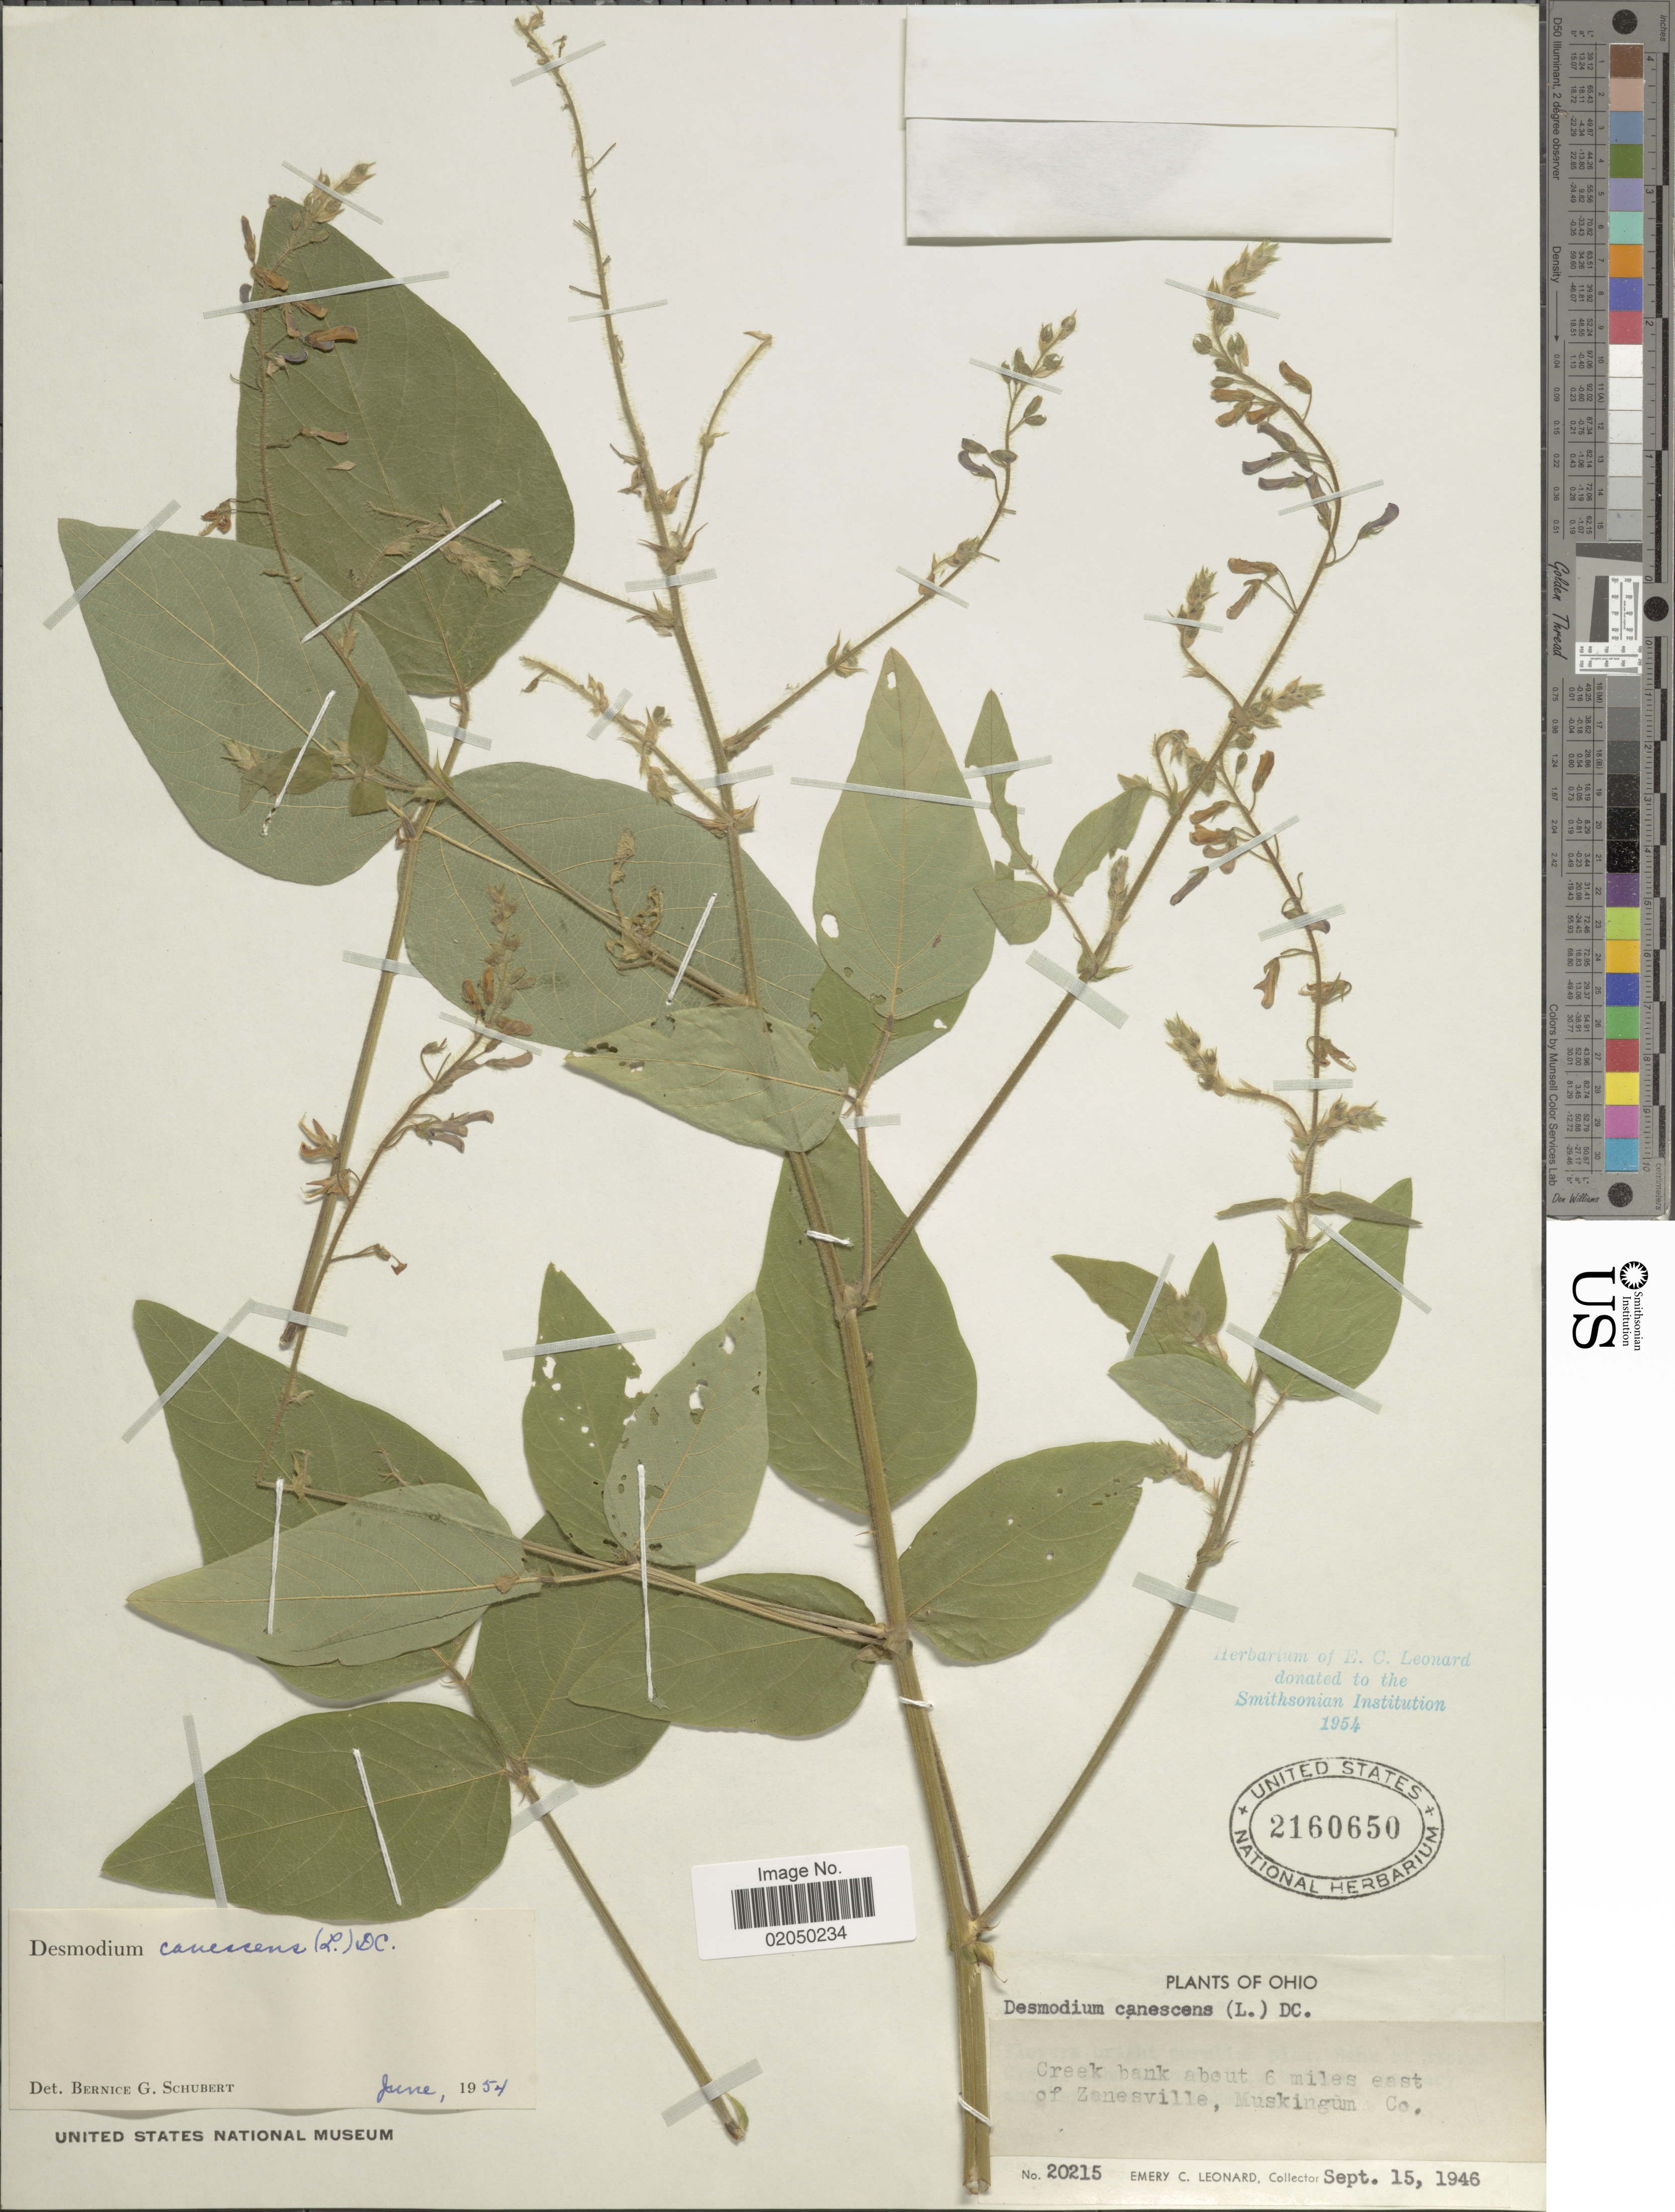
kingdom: Plantae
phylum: Tracheophyta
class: Magnoliopsida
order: Fabales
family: Fabaceae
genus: Desmodium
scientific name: Desmodium canescens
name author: (L.) DC.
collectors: E. C. Leonard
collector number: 20215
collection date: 1946-09-15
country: United States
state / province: Ohio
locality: Creek bank about 6 miles east of Zanesville, Muskingum Co.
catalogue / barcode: US 2160650